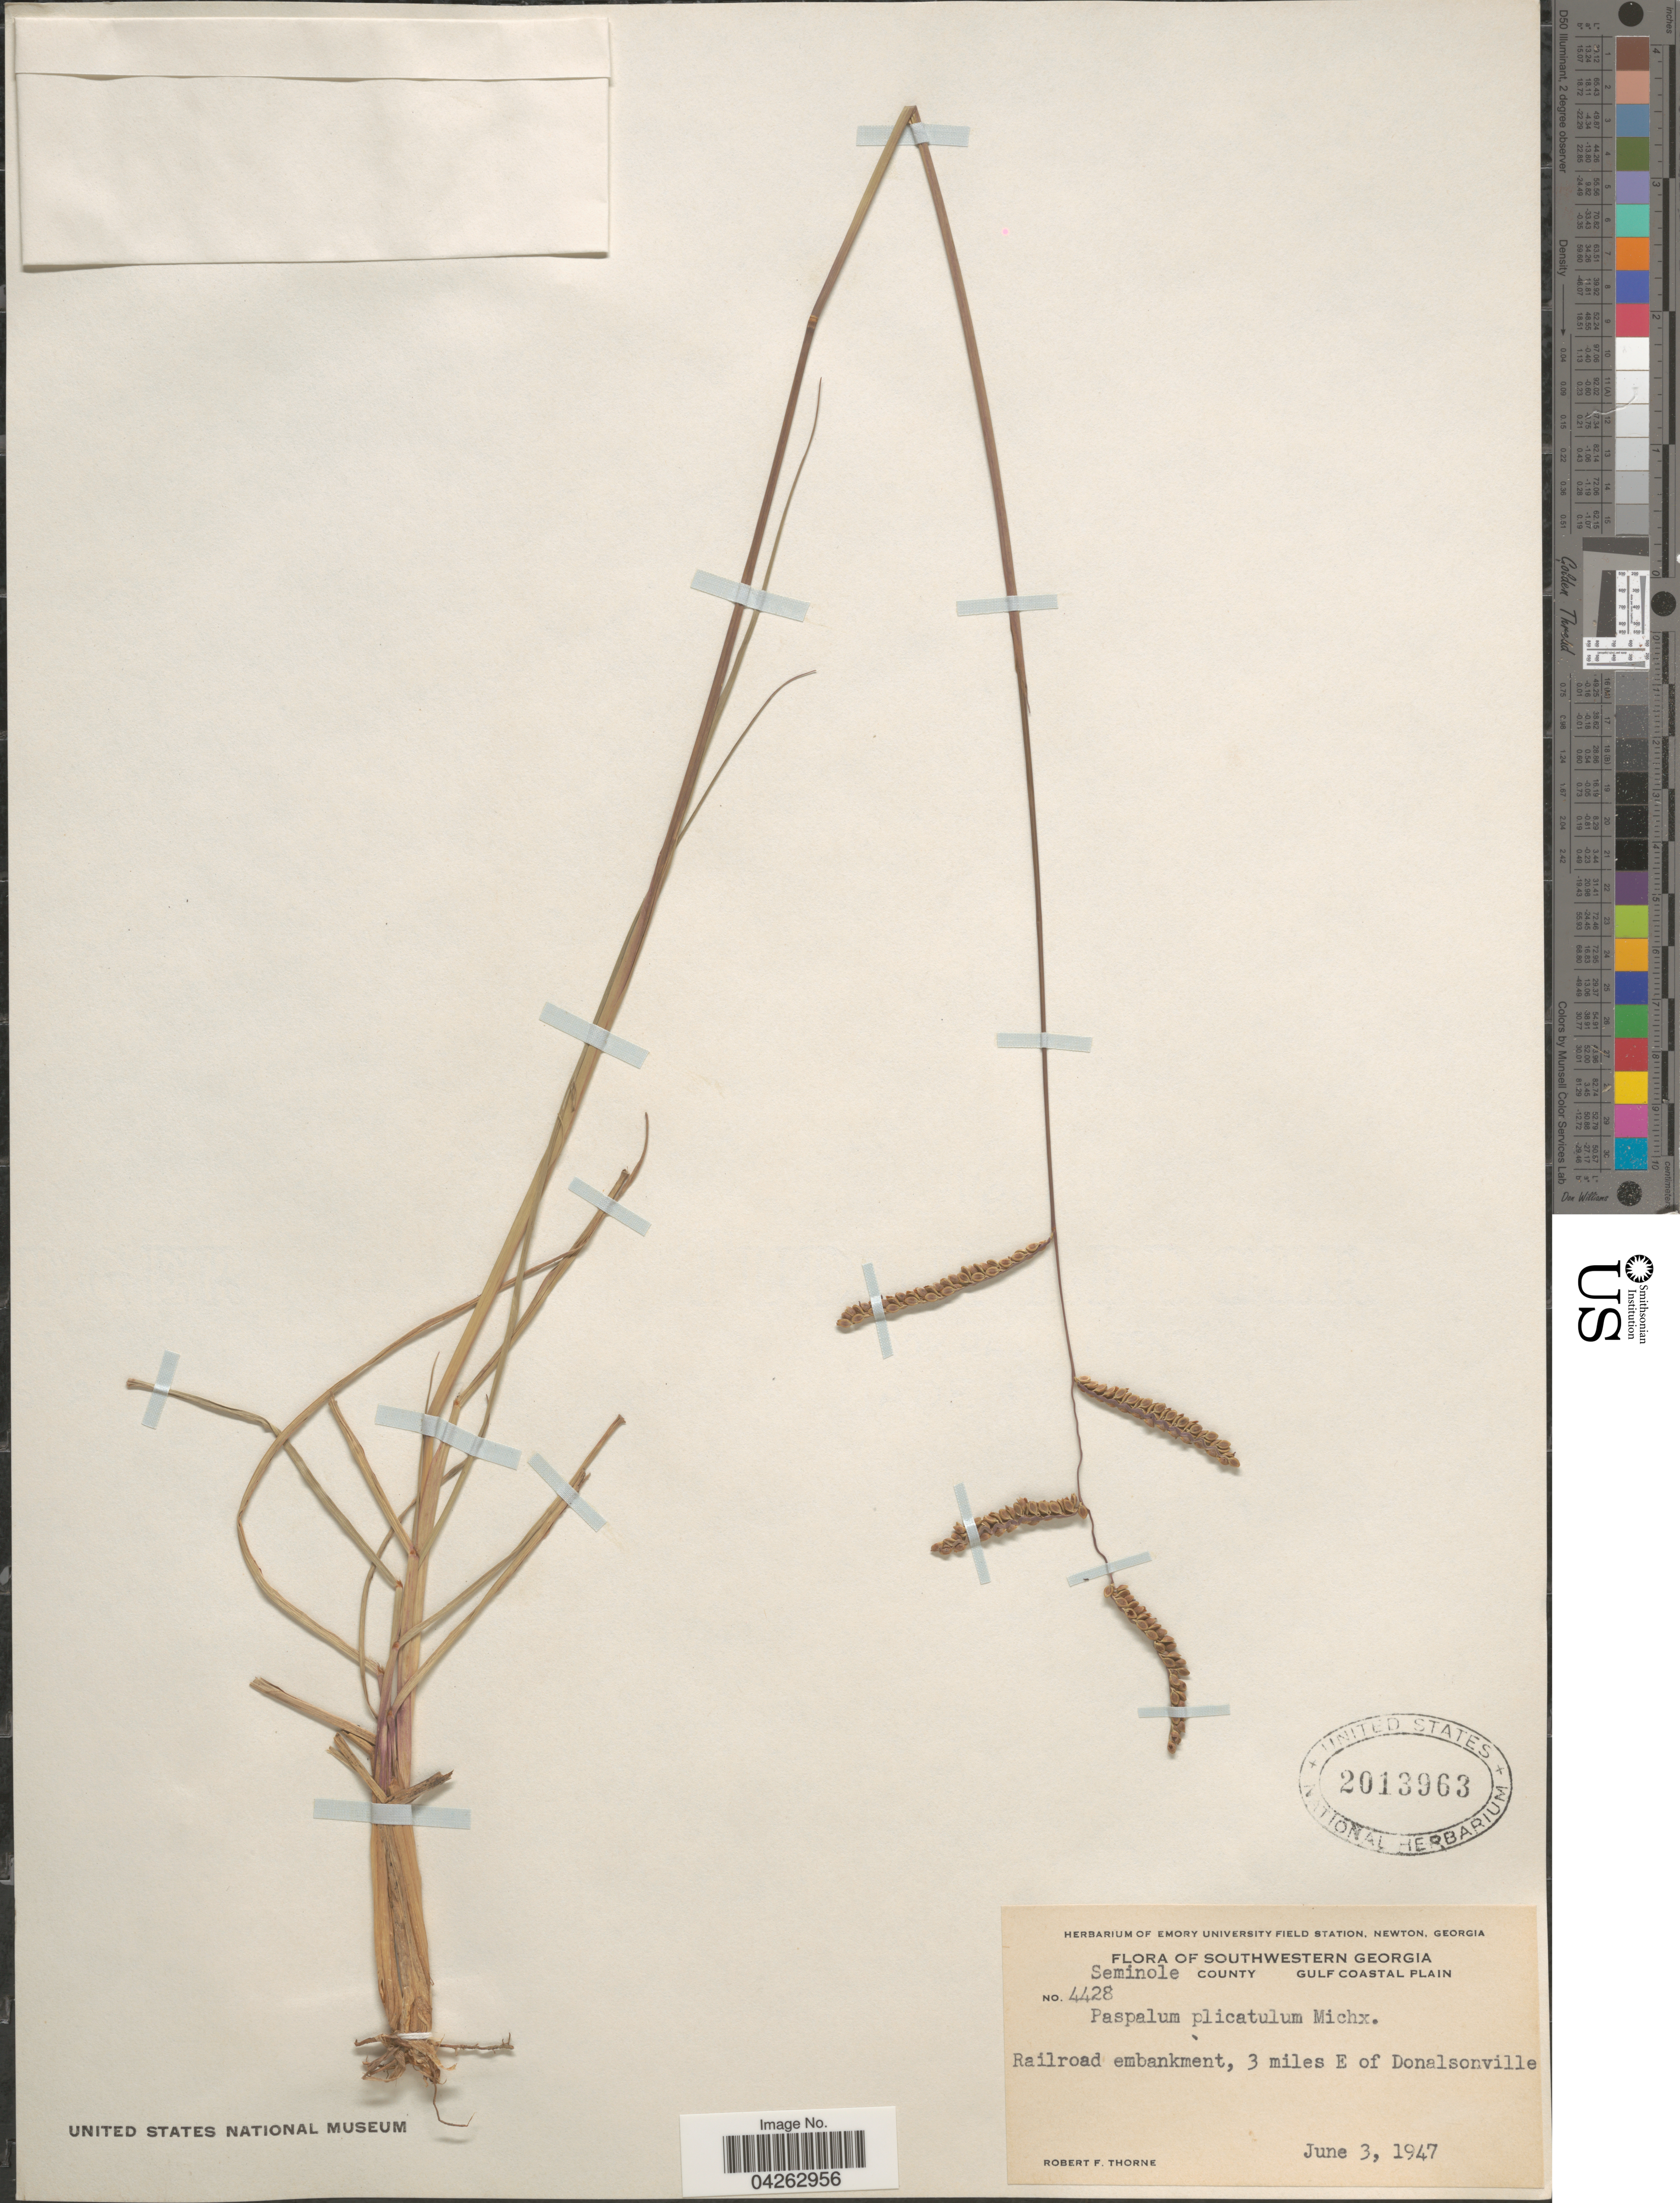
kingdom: Plantae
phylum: Tracheophyta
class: Liliopsida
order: Poales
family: Poaceae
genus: Paspalum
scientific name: Paspalum plicatulum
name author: Michx.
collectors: R. F. Thorne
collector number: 4428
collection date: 1947-06-03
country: United States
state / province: Georgia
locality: Southwestern Georgia. Seminole County. Gulf Coastal Plain. Railroad embankment, 3 miles E of Donalsonville.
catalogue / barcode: US 2013963